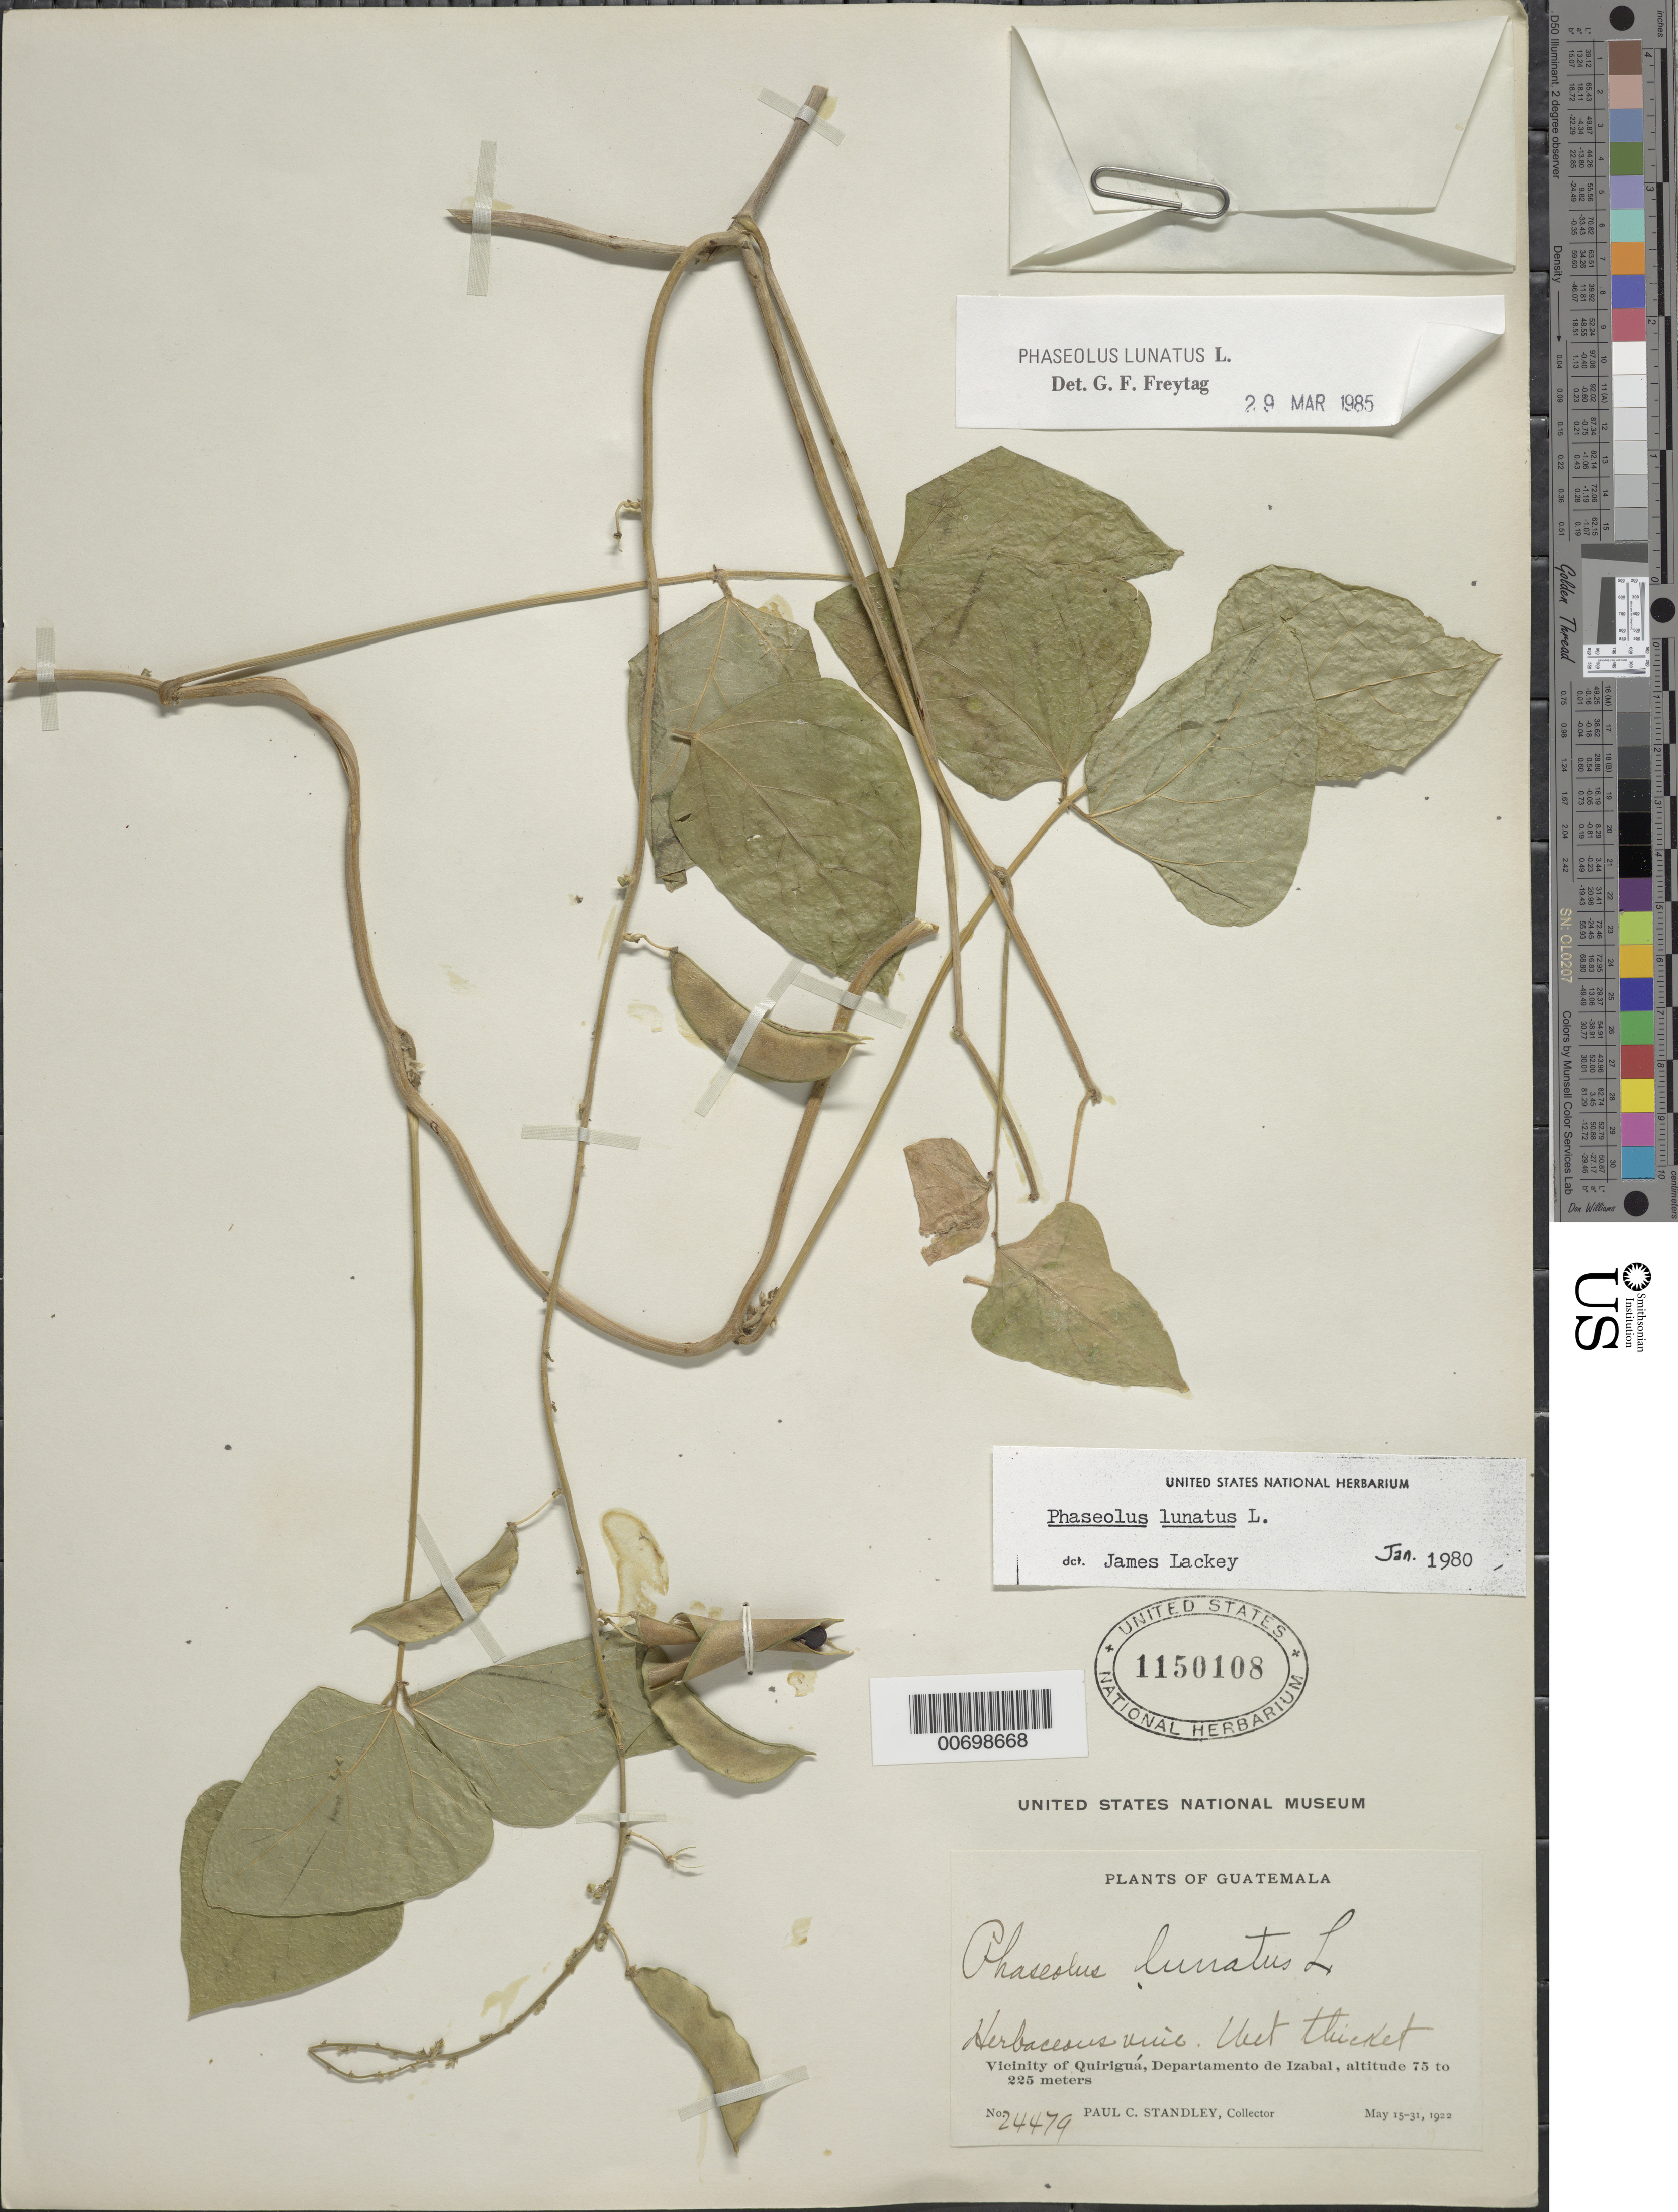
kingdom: Plantae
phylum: Tracheophyta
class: Magnoliopsida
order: Fabales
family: Fabaceae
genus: Phaseolus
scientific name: Phaseolus lunatus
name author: L.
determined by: Freytag, G. F.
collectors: P. C. Standley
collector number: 24479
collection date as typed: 15 May 1922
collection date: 1922-05-15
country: Guatemala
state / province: Izabal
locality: Vicinity of Quirigua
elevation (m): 75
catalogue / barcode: US 1150108